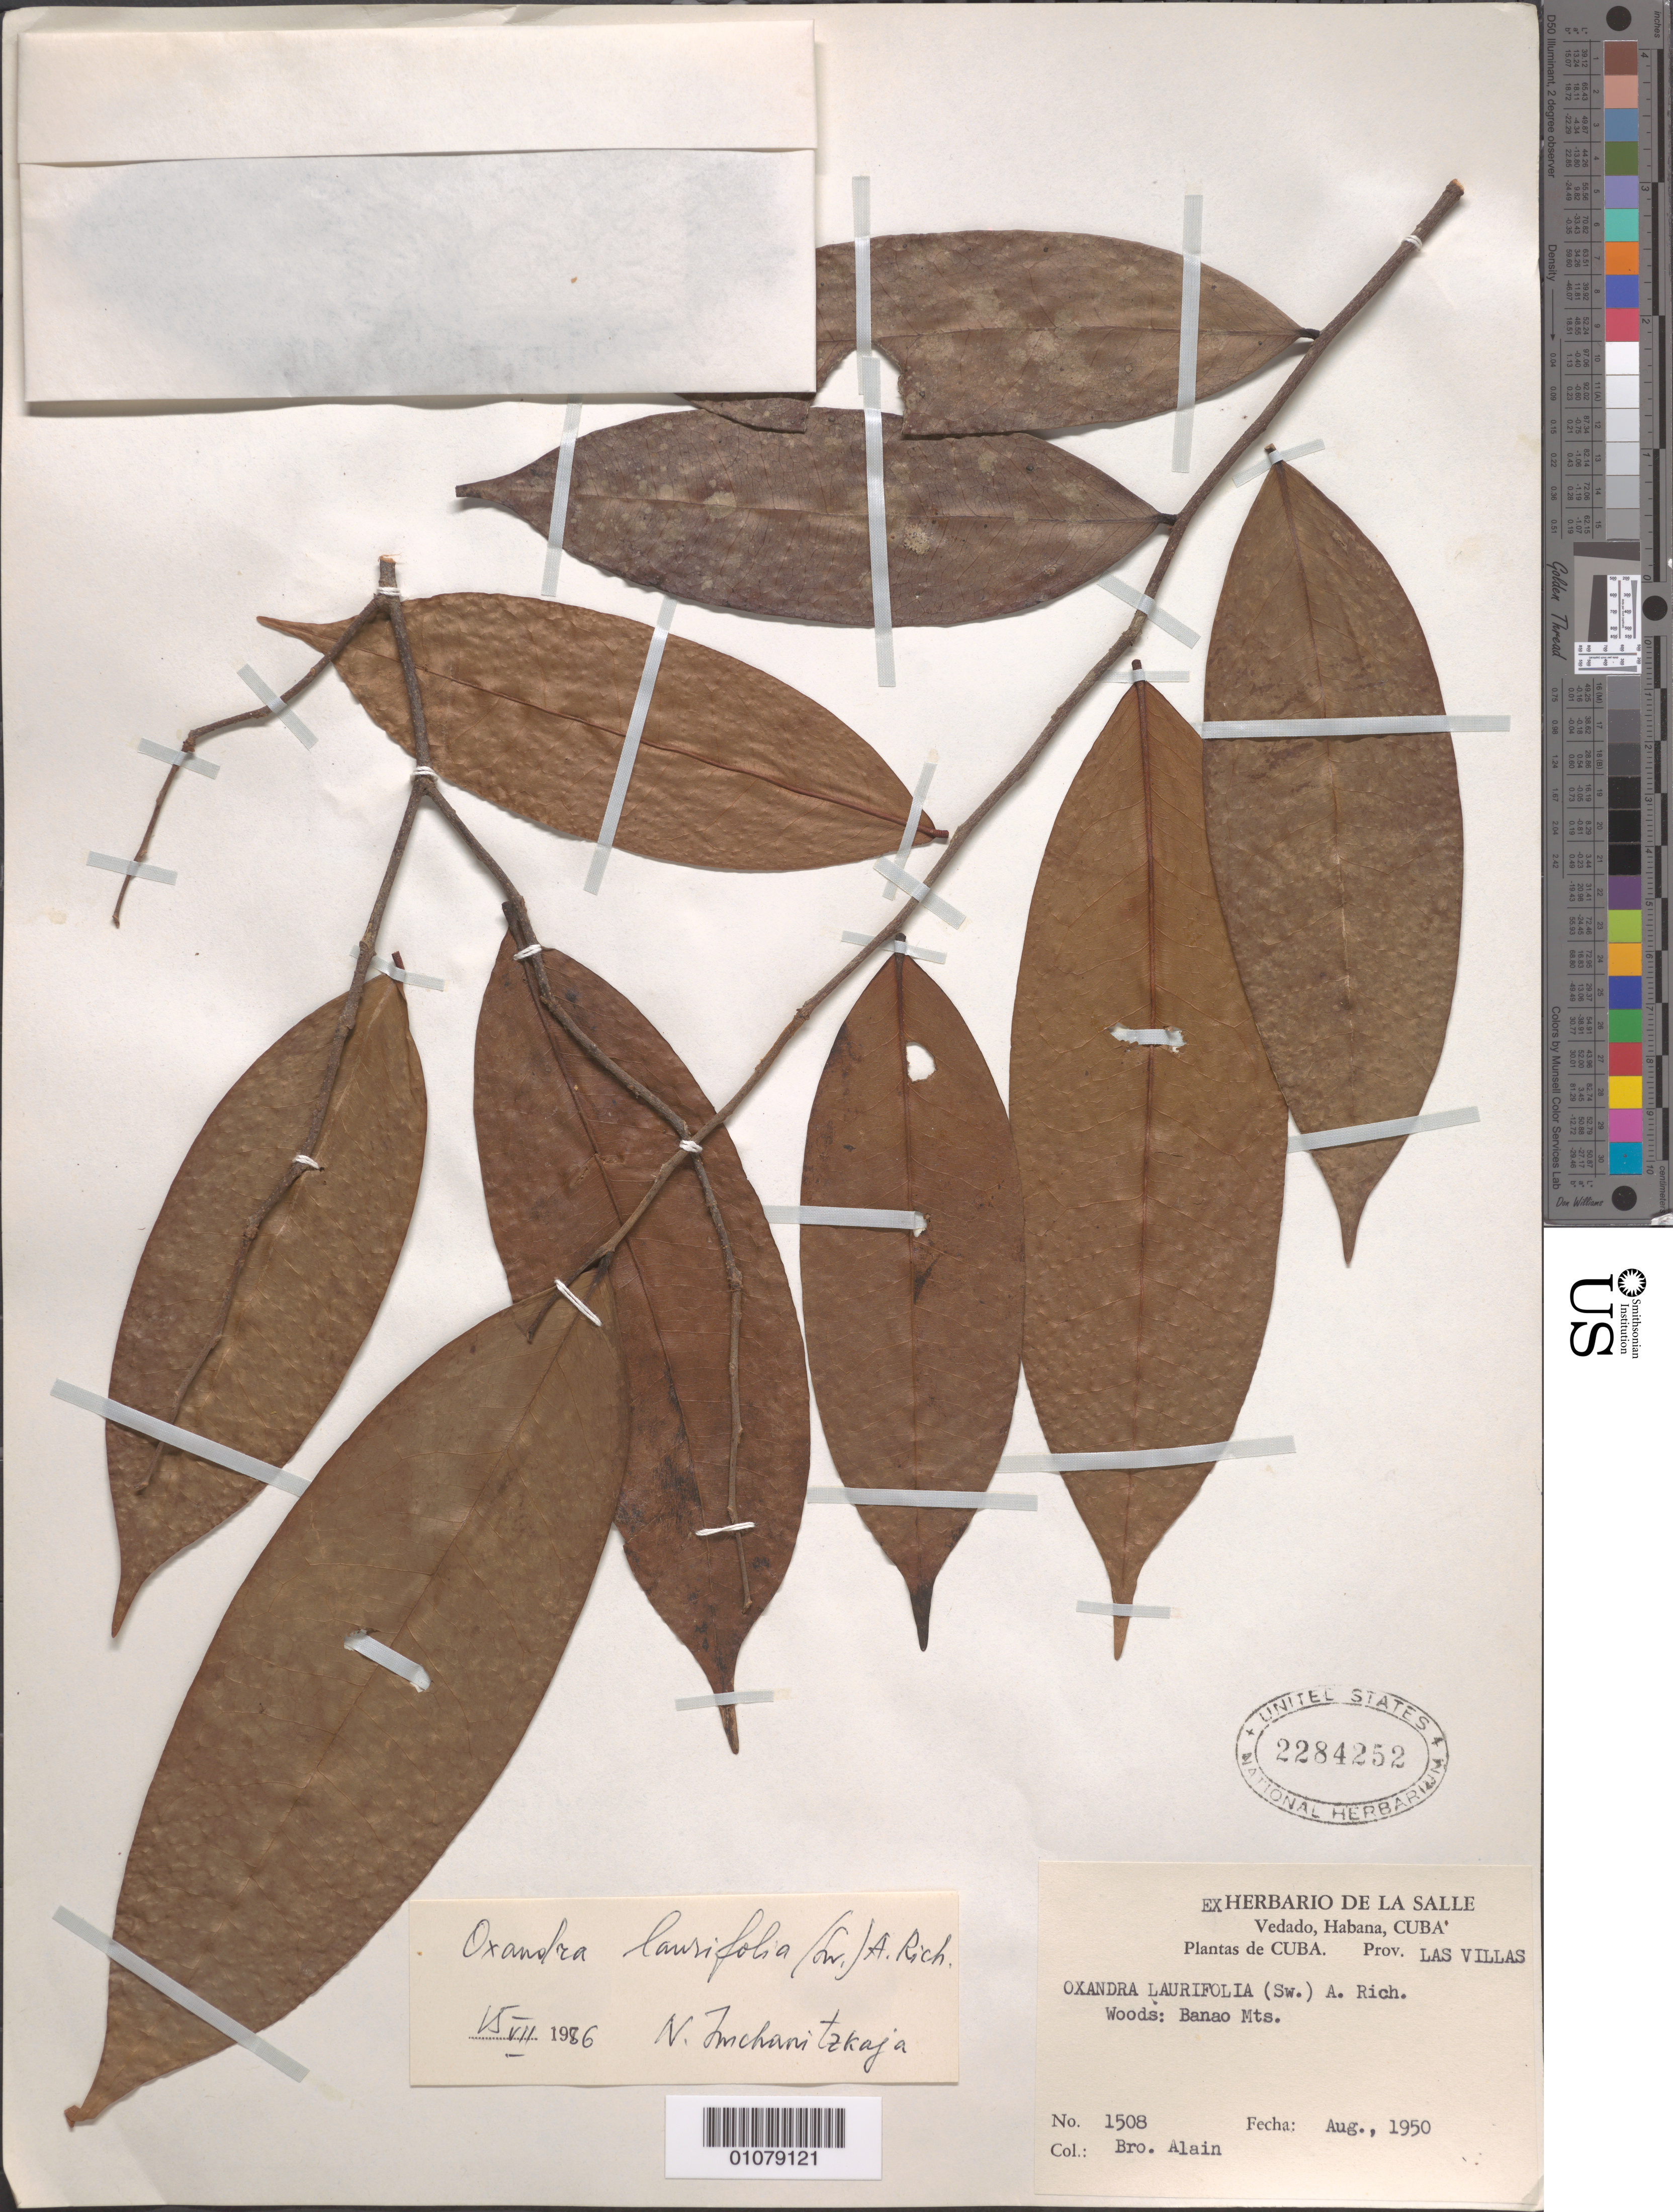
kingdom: Plantae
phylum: Tracheophyta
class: Magnoliopsida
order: Magnoliales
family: Annonaceae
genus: Oxandra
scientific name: Oxandra laurifolia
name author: (Sw.) A. Rich.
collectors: A. H. Liogier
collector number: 1508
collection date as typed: Aug 1950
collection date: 1950-08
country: Cuba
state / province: Sancti Spiritus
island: Cuba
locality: Prov Las Villas Woods: Banao Mts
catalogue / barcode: US 2284252